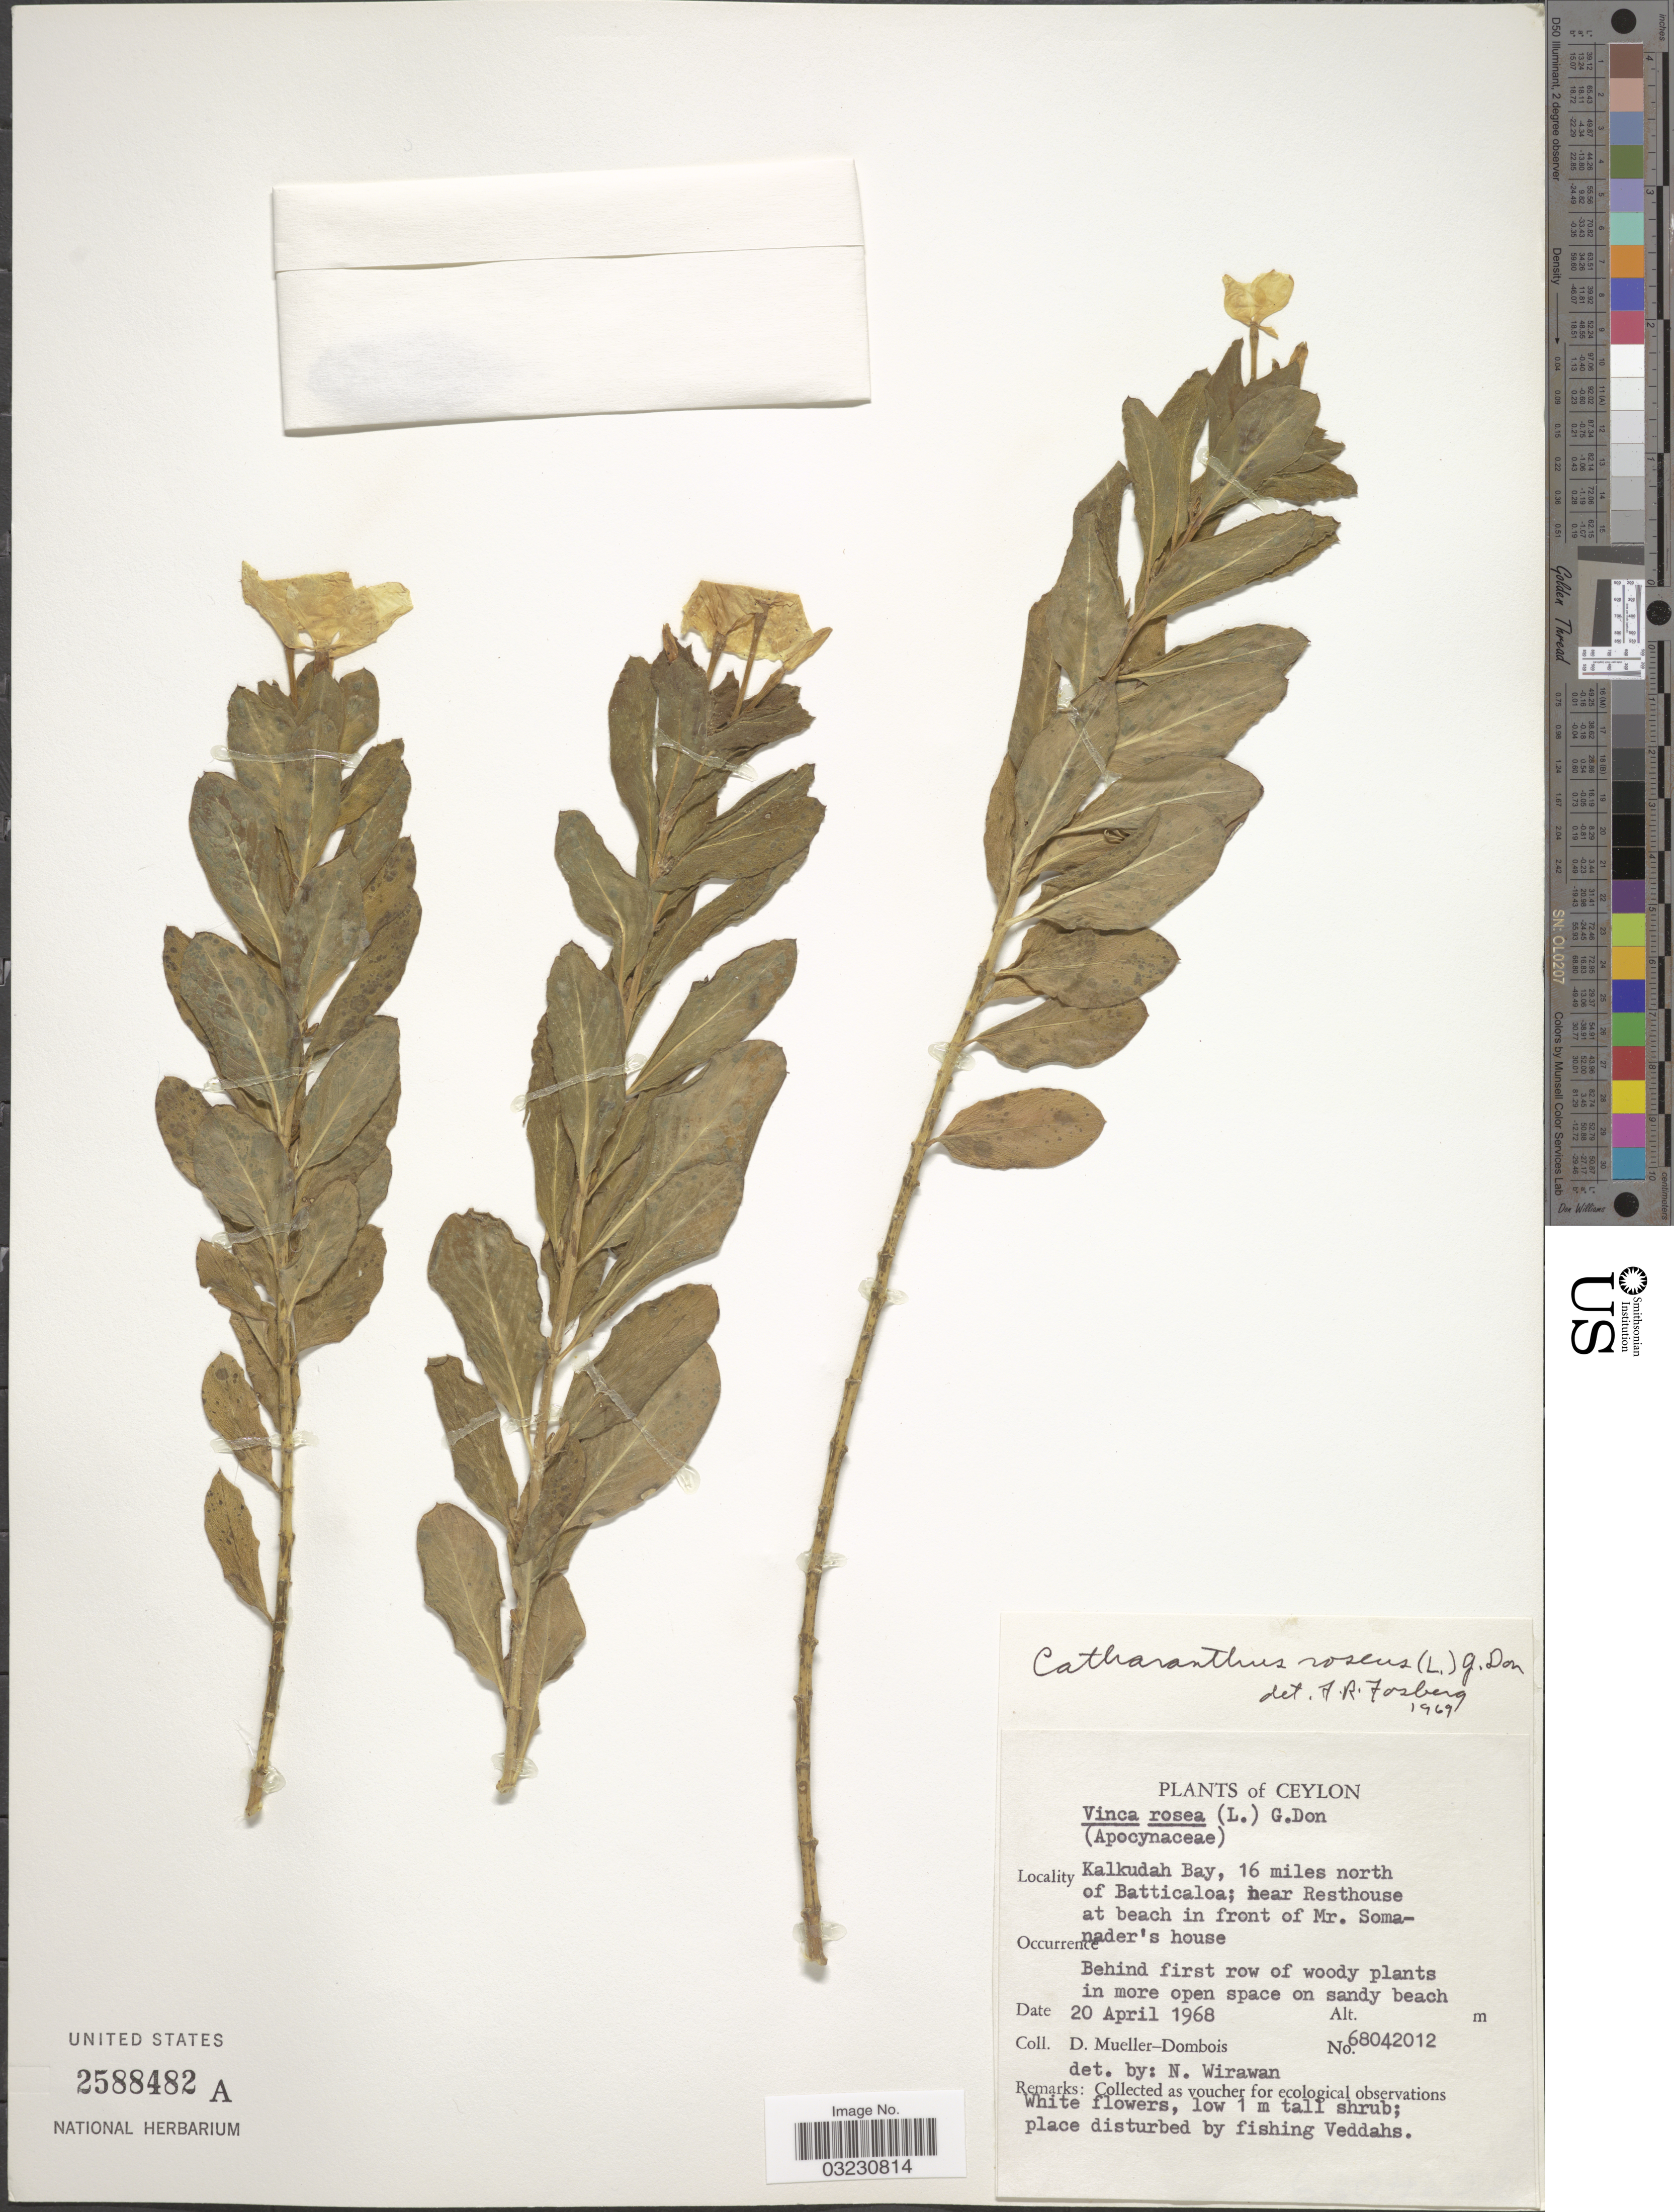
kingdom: Plantae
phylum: Tracheophyta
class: Magnoliopsida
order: Gentianales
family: Apocynaceae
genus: Catharanthus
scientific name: Catharanthus roseus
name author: (L.) G. Don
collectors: D. Mueller-Dombois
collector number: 68042012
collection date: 1968-04-20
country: Sri Lanka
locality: Ceylon, Kalkudah Bay, 16 miles north of Batticaloa; near Resthouse at beach in front of Mr. Somander's house.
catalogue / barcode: US 2588482A